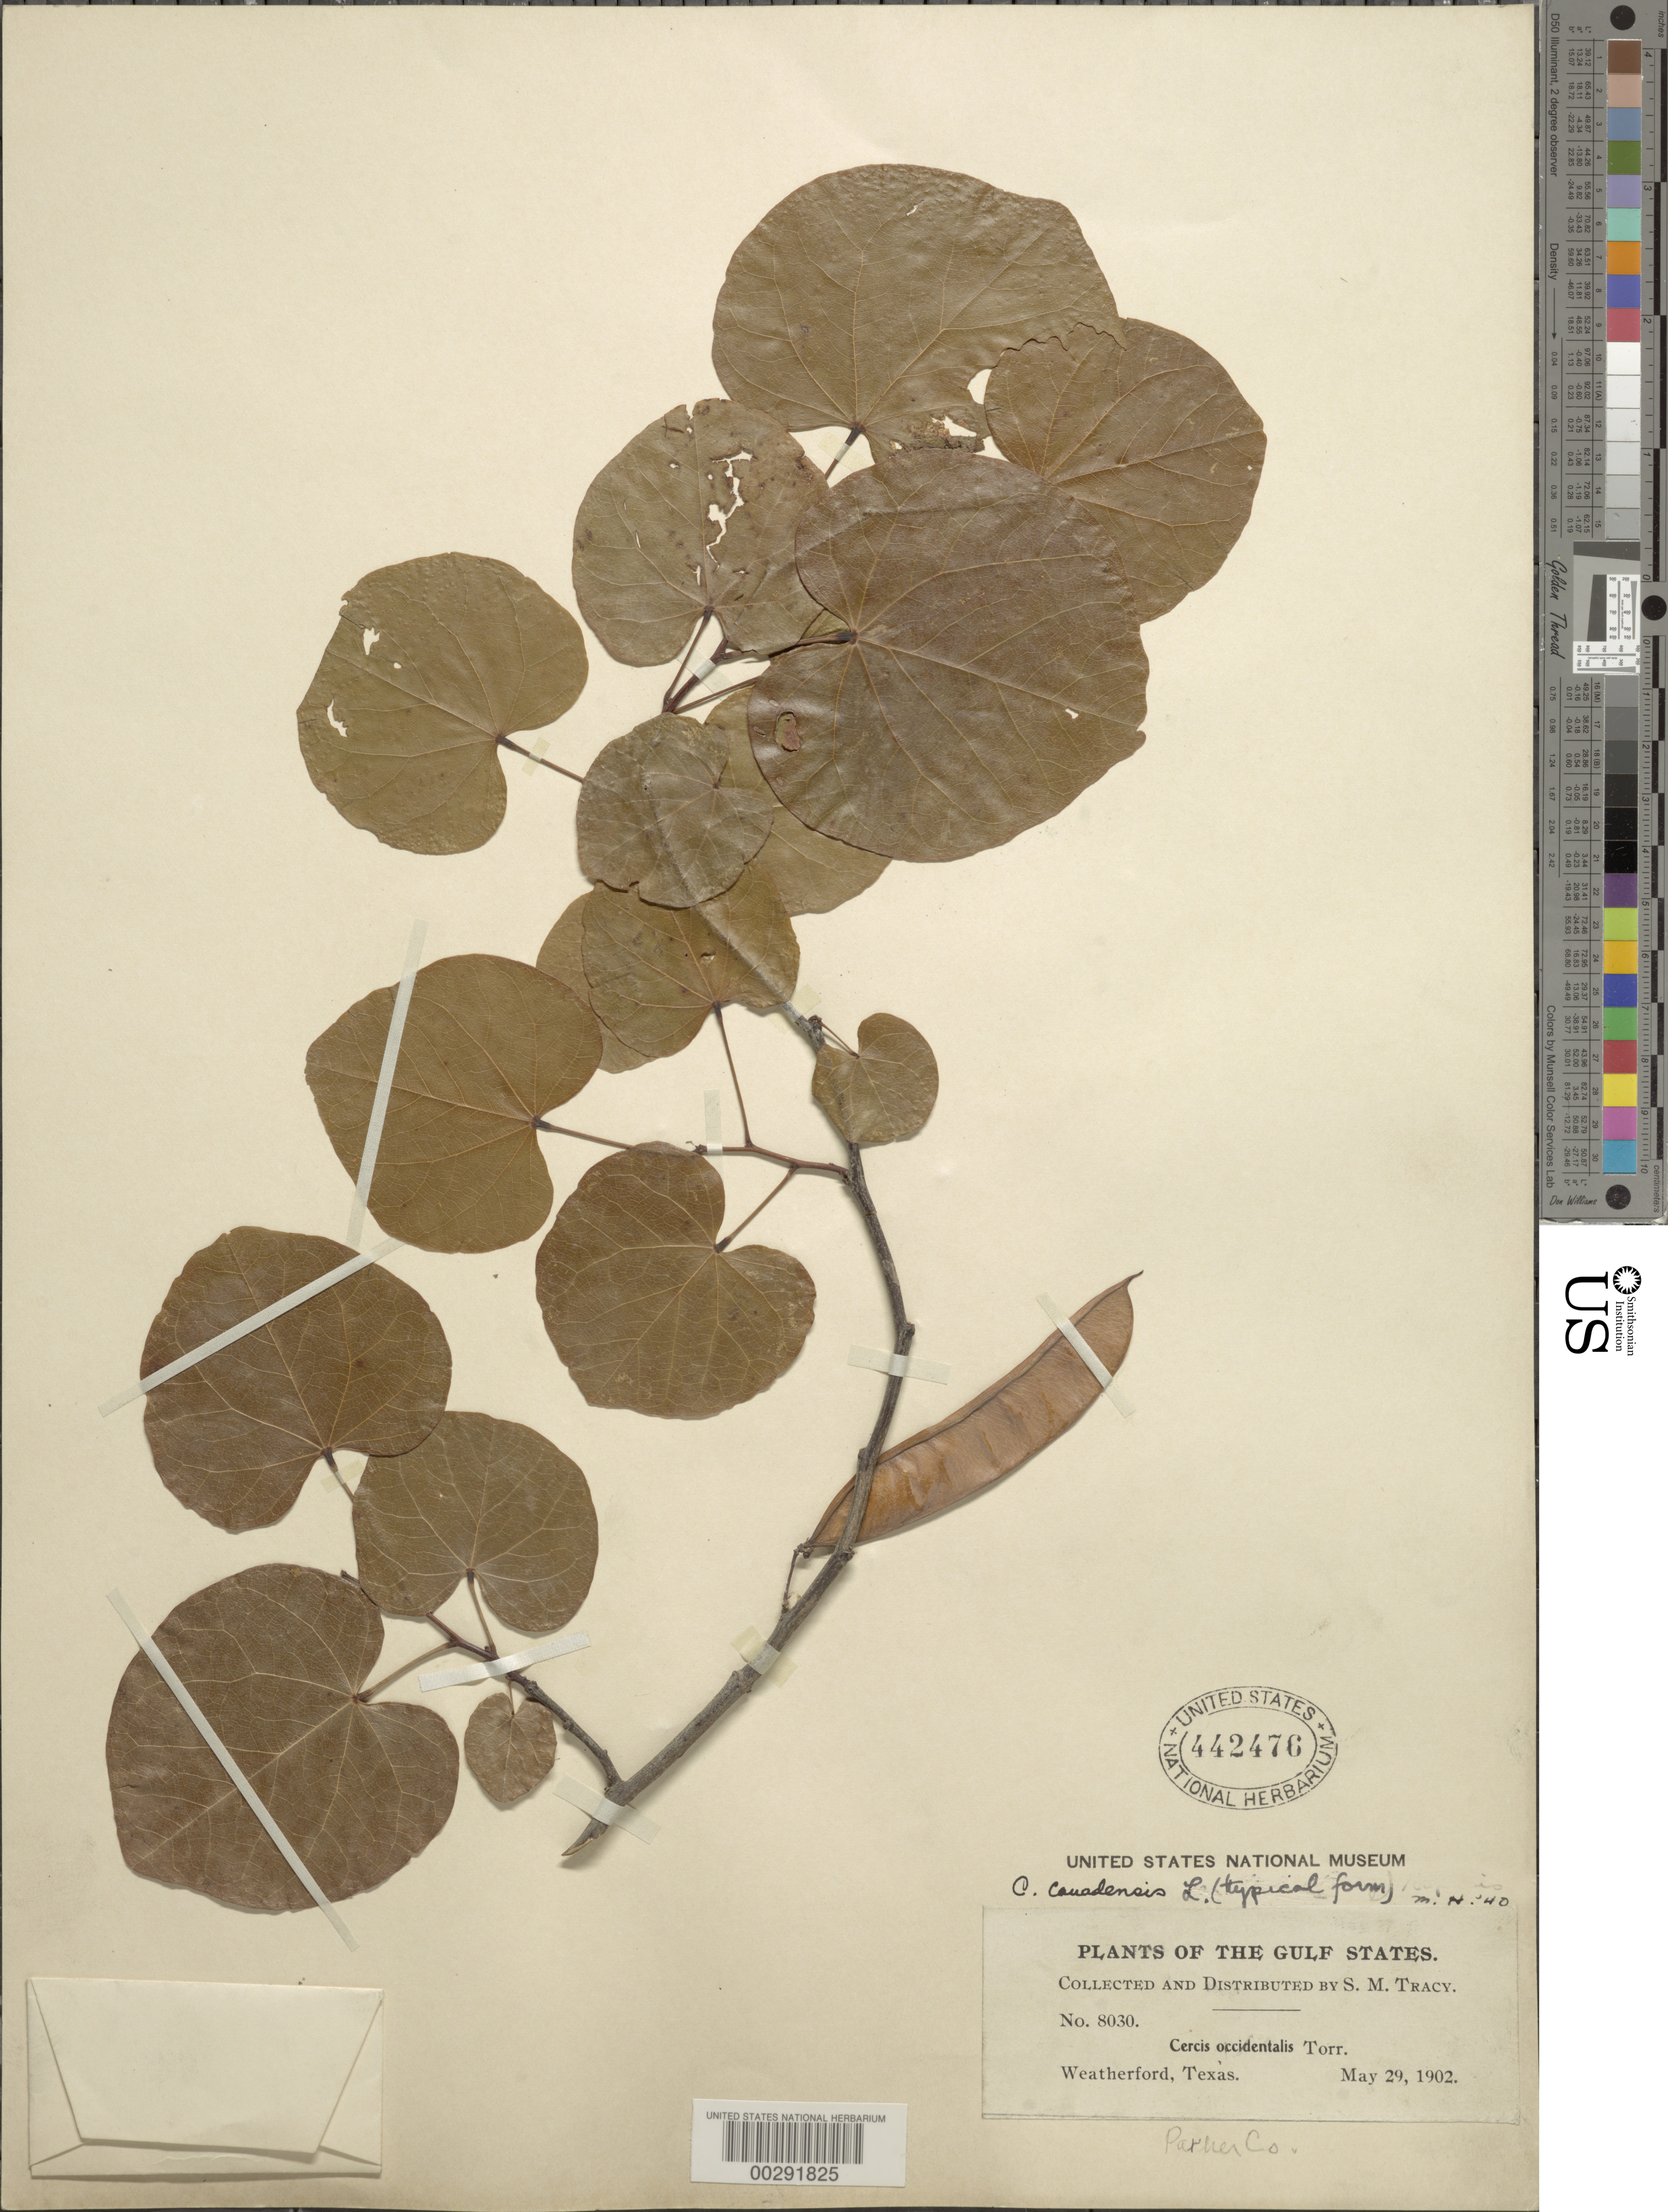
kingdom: Plantae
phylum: Tracheophyta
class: Magnoliopsida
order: Fabales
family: Fabaceae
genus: Cercis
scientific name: Cercis canadensis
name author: L.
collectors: S. M. Tracy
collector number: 8030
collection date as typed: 29 May 1902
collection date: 1902-05-29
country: United States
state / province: Texas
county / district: Parker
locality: Weatherford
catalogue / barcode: US 442476